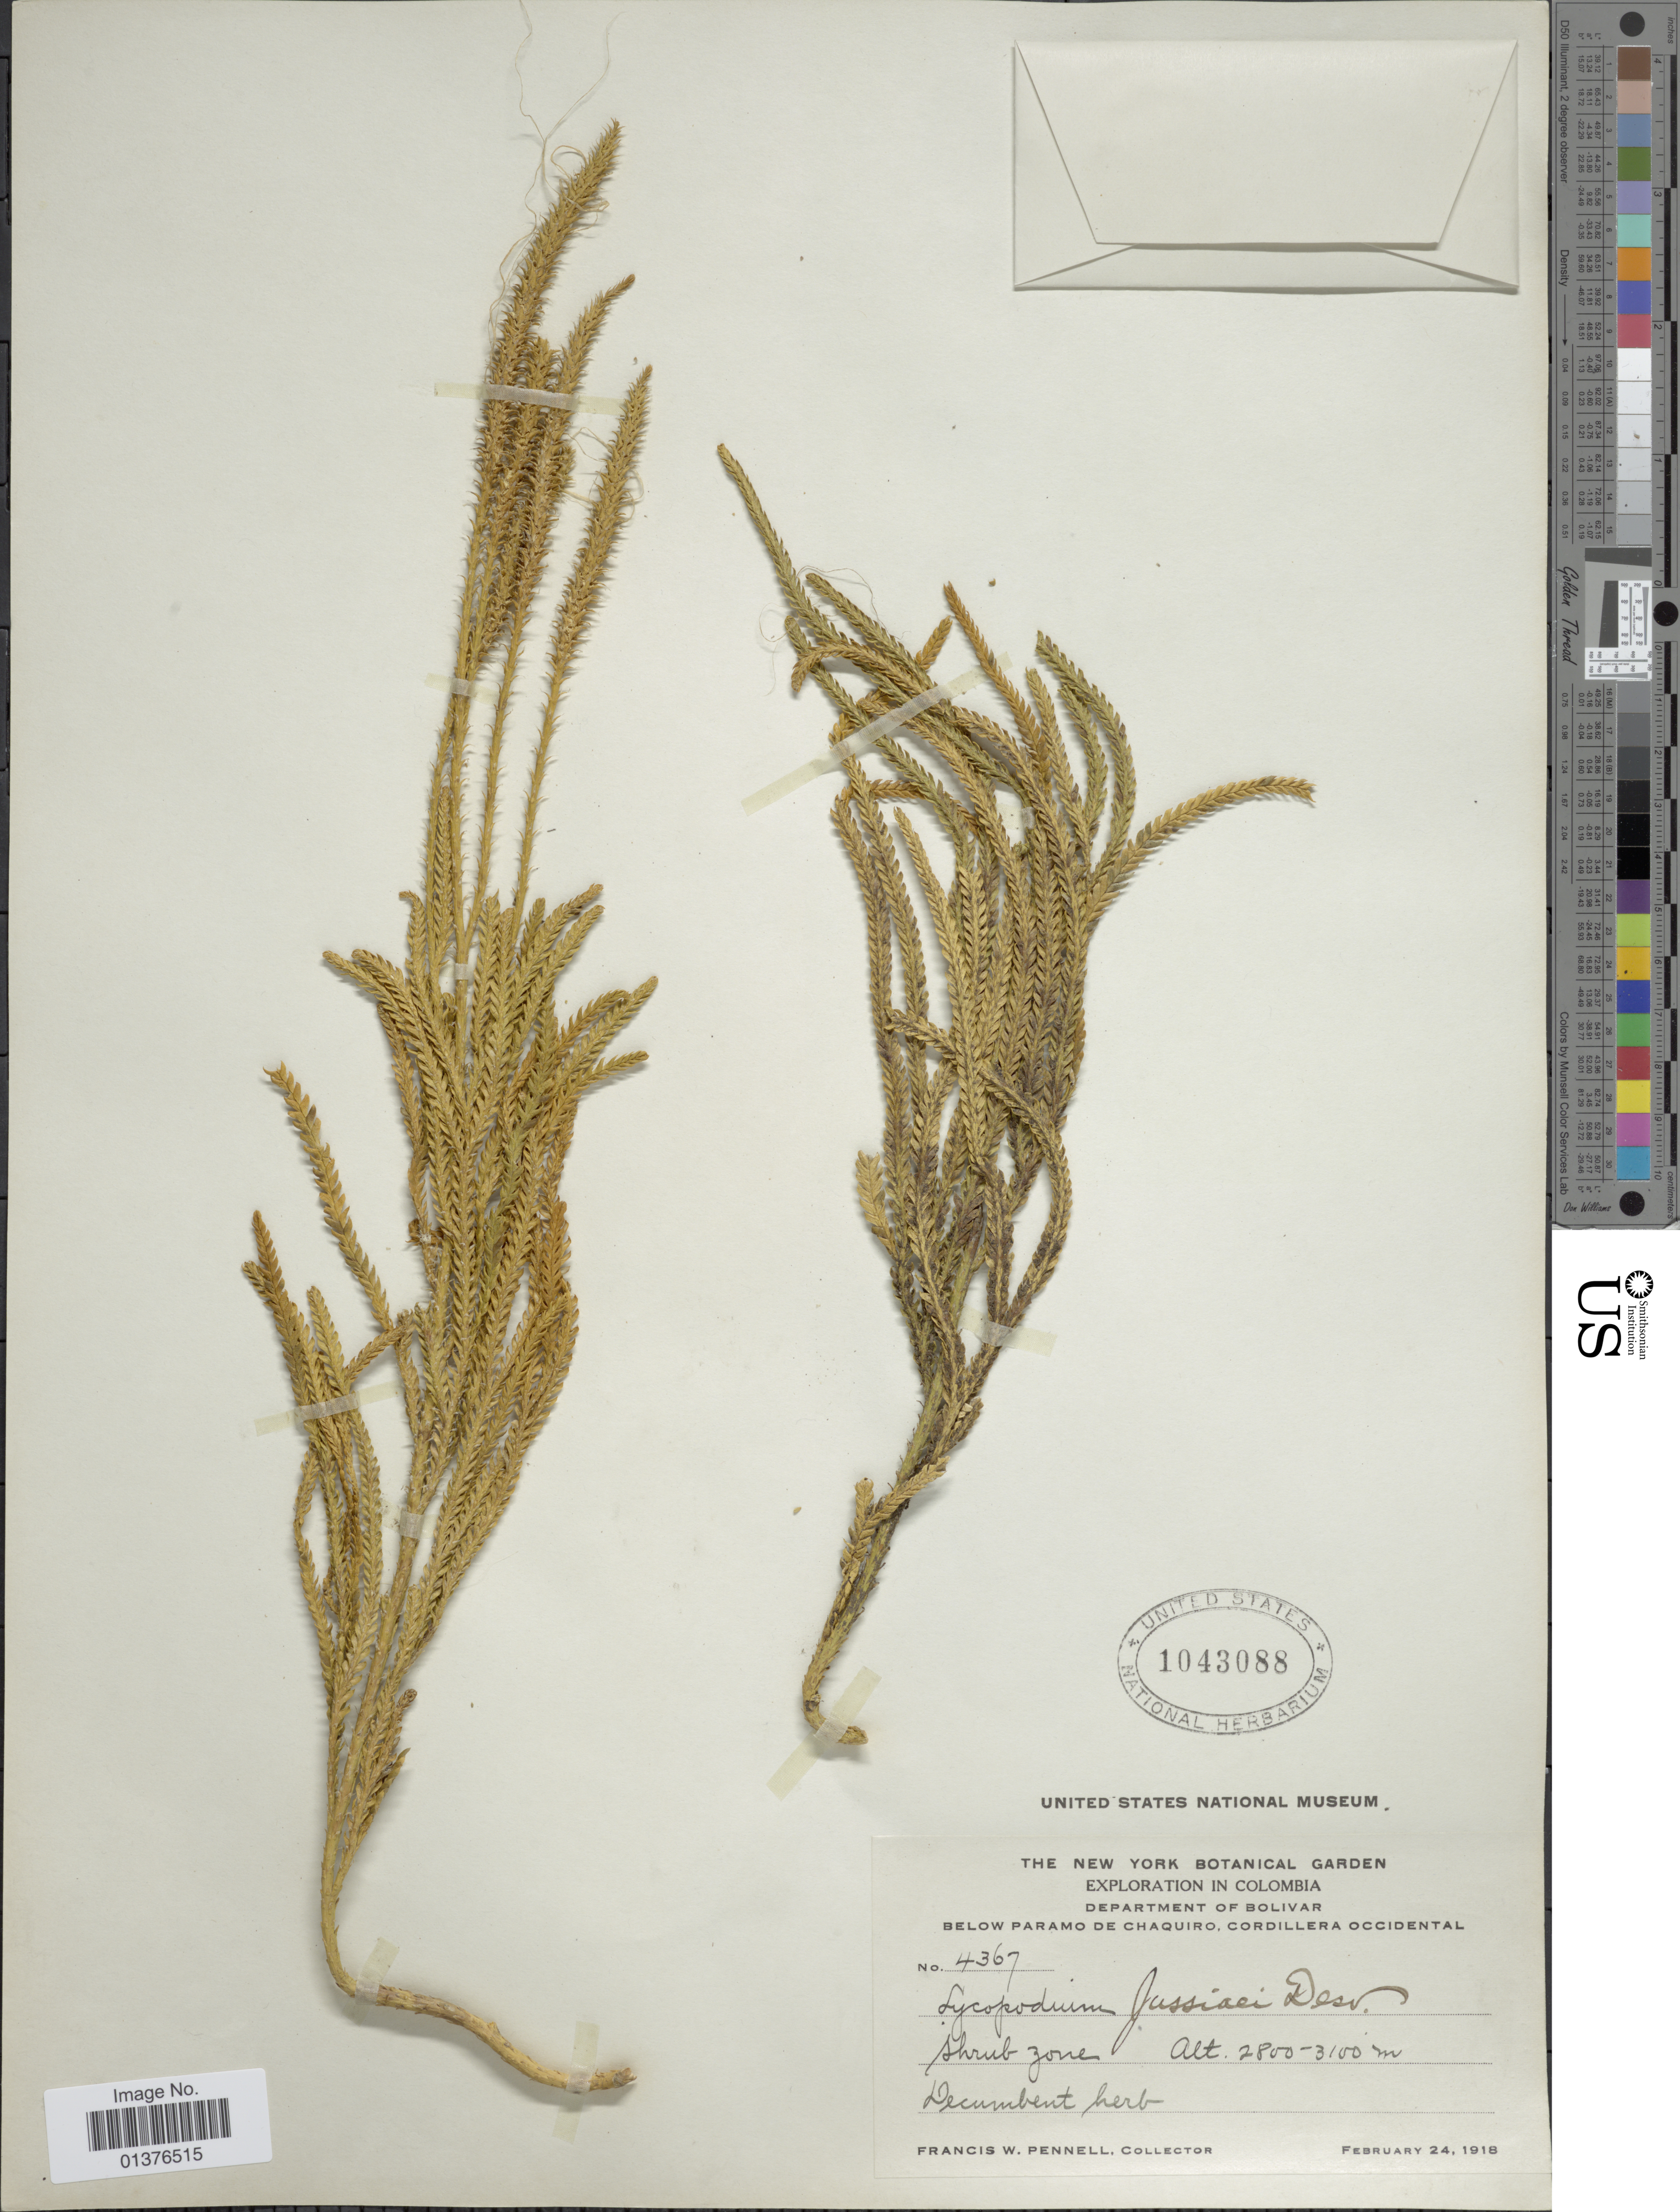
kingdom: Plantae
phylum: Tracheophyta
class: Lycopodiopsida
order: Lycopodiales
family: Lycopodiaceae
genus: Diphasium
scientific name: Diphasium jussiaei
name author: (Desv.) C. Presl ex Rothm.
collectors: F. W. Pennell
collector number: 4367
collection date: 1918-02-24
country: Colombia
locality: Department of Bolivar, Below paramo de Chaquiro, cordillera occidental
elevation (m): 2800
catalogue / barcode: US 1043088